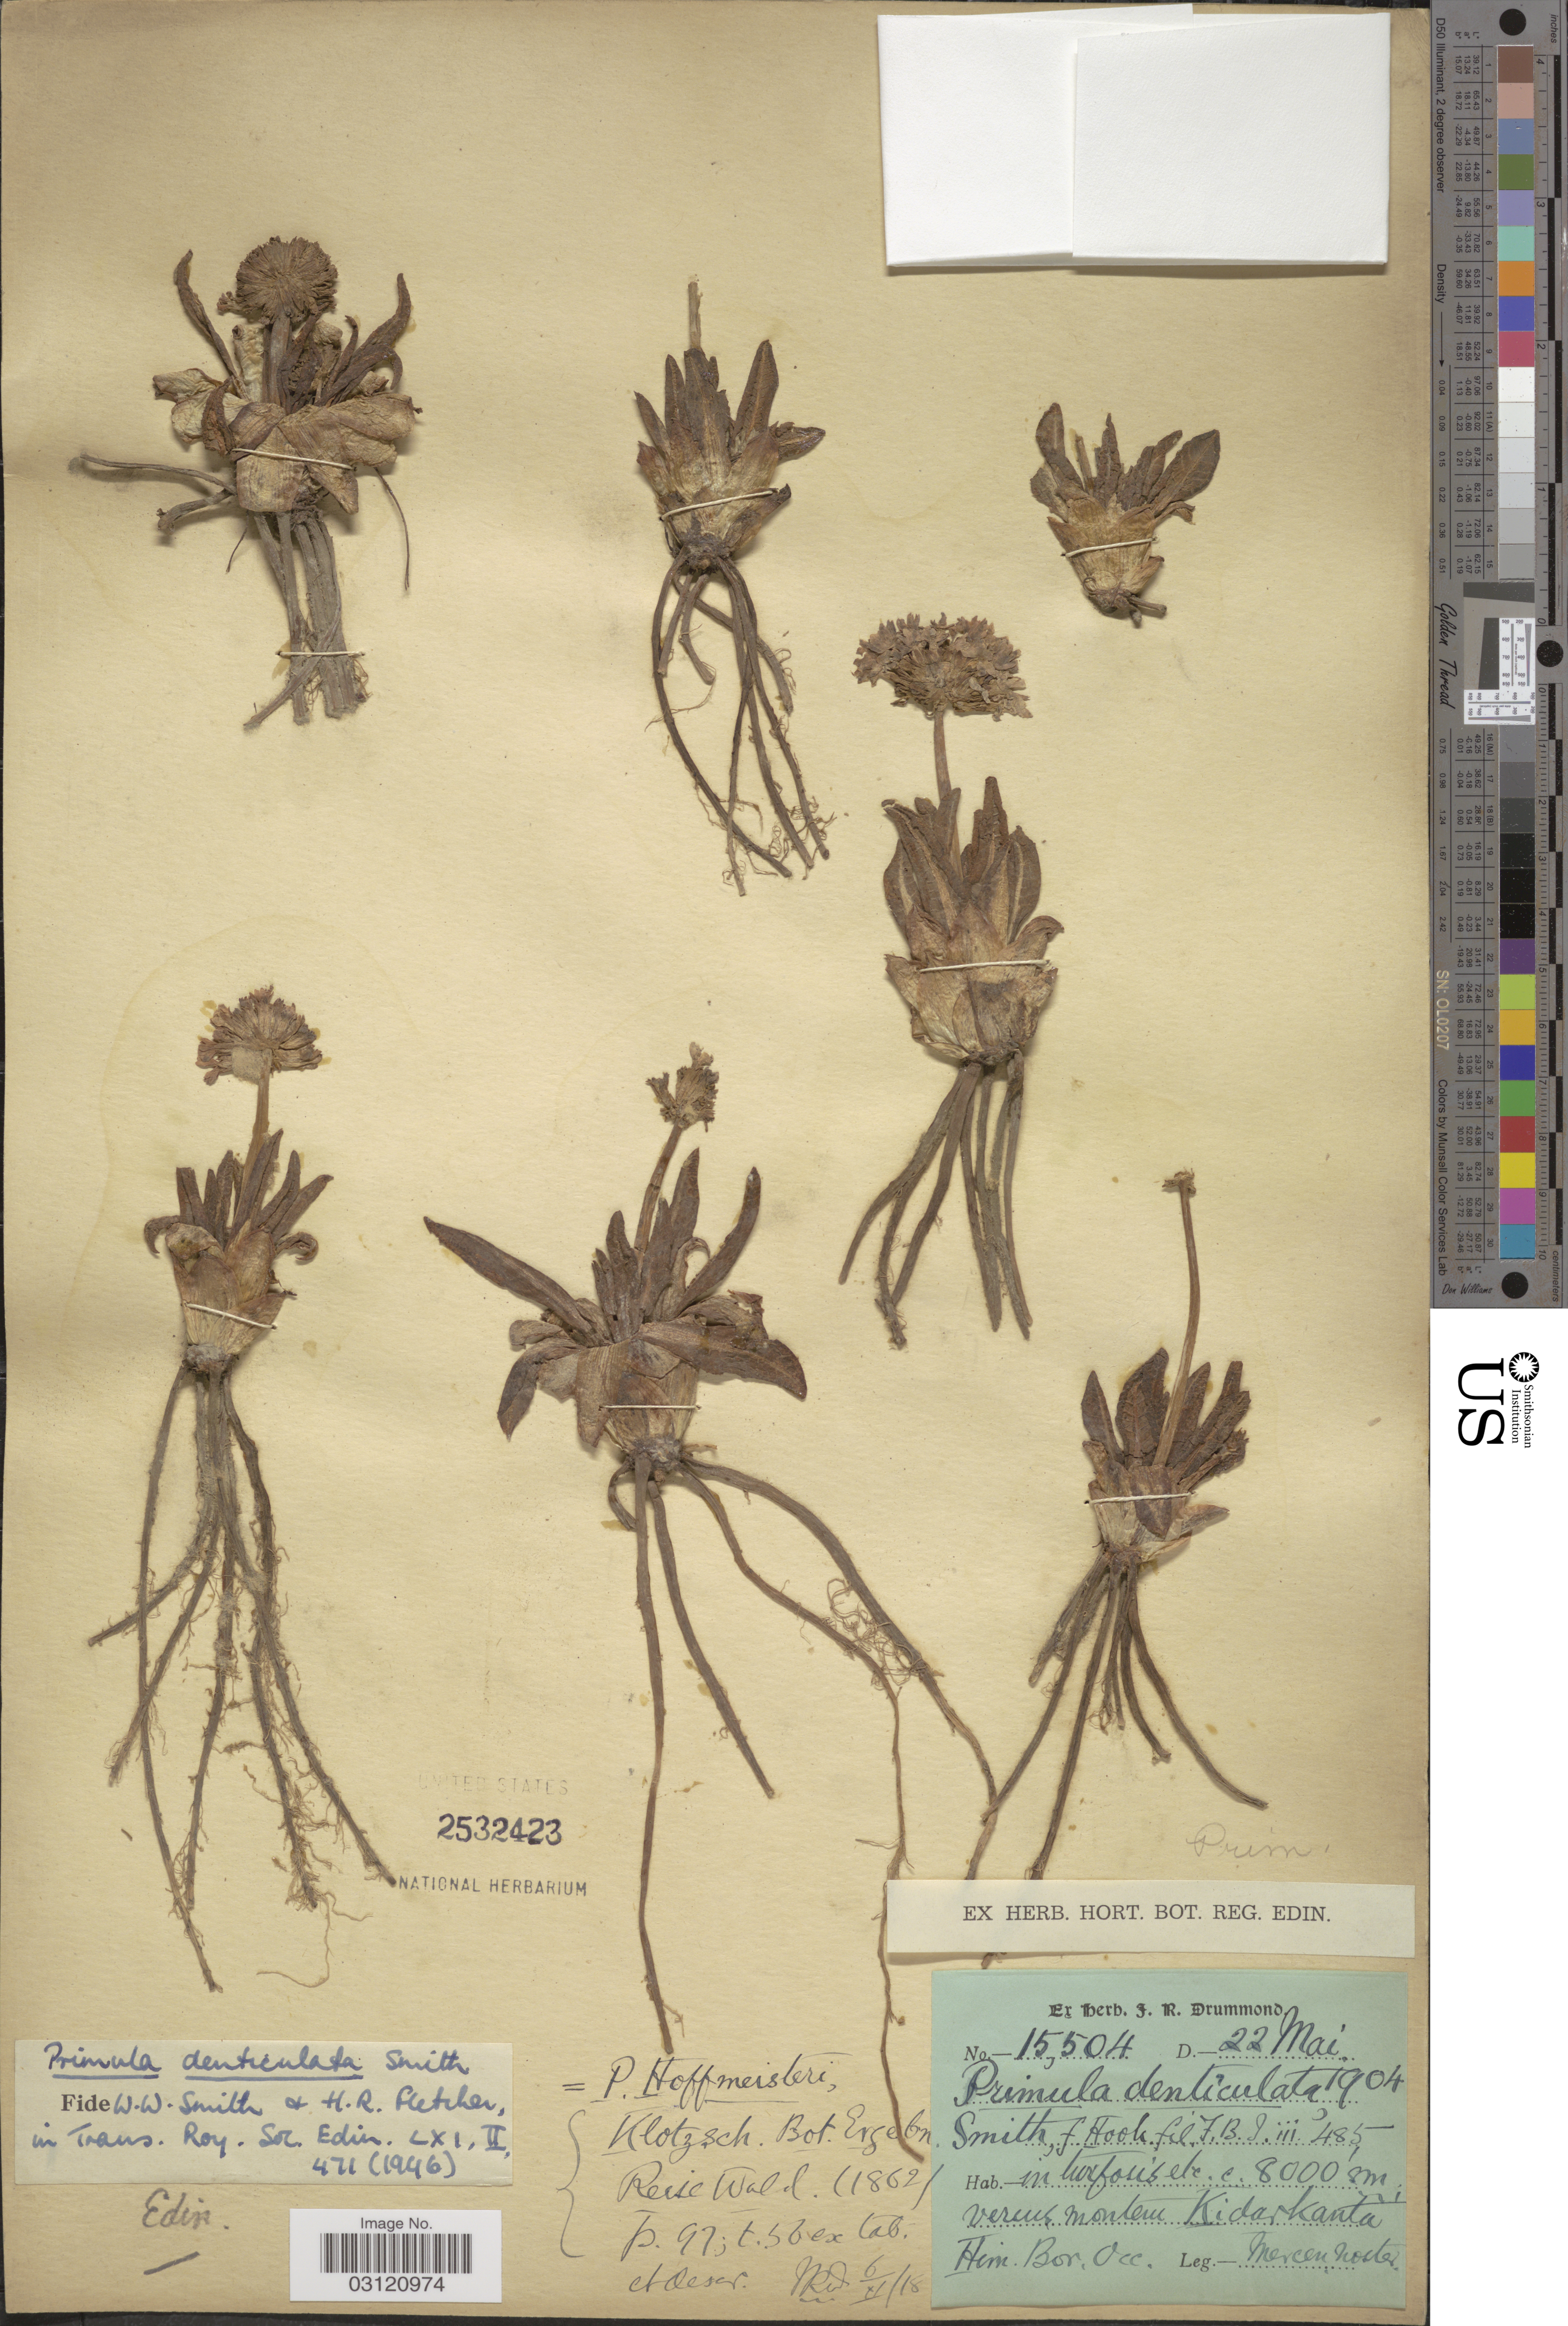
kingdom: Plantae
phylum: Tracheophyta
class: Magnoliopsida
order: Ericales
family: Primulaceae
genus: Primula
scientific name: Primula denticulata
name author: Sm.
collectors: M. Noster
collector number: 15504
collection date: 1904-05-22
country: India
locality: In turfosis versus montem Kidarkanta Him. Bor. Occ.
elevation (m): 8000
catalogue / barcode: US 2532423